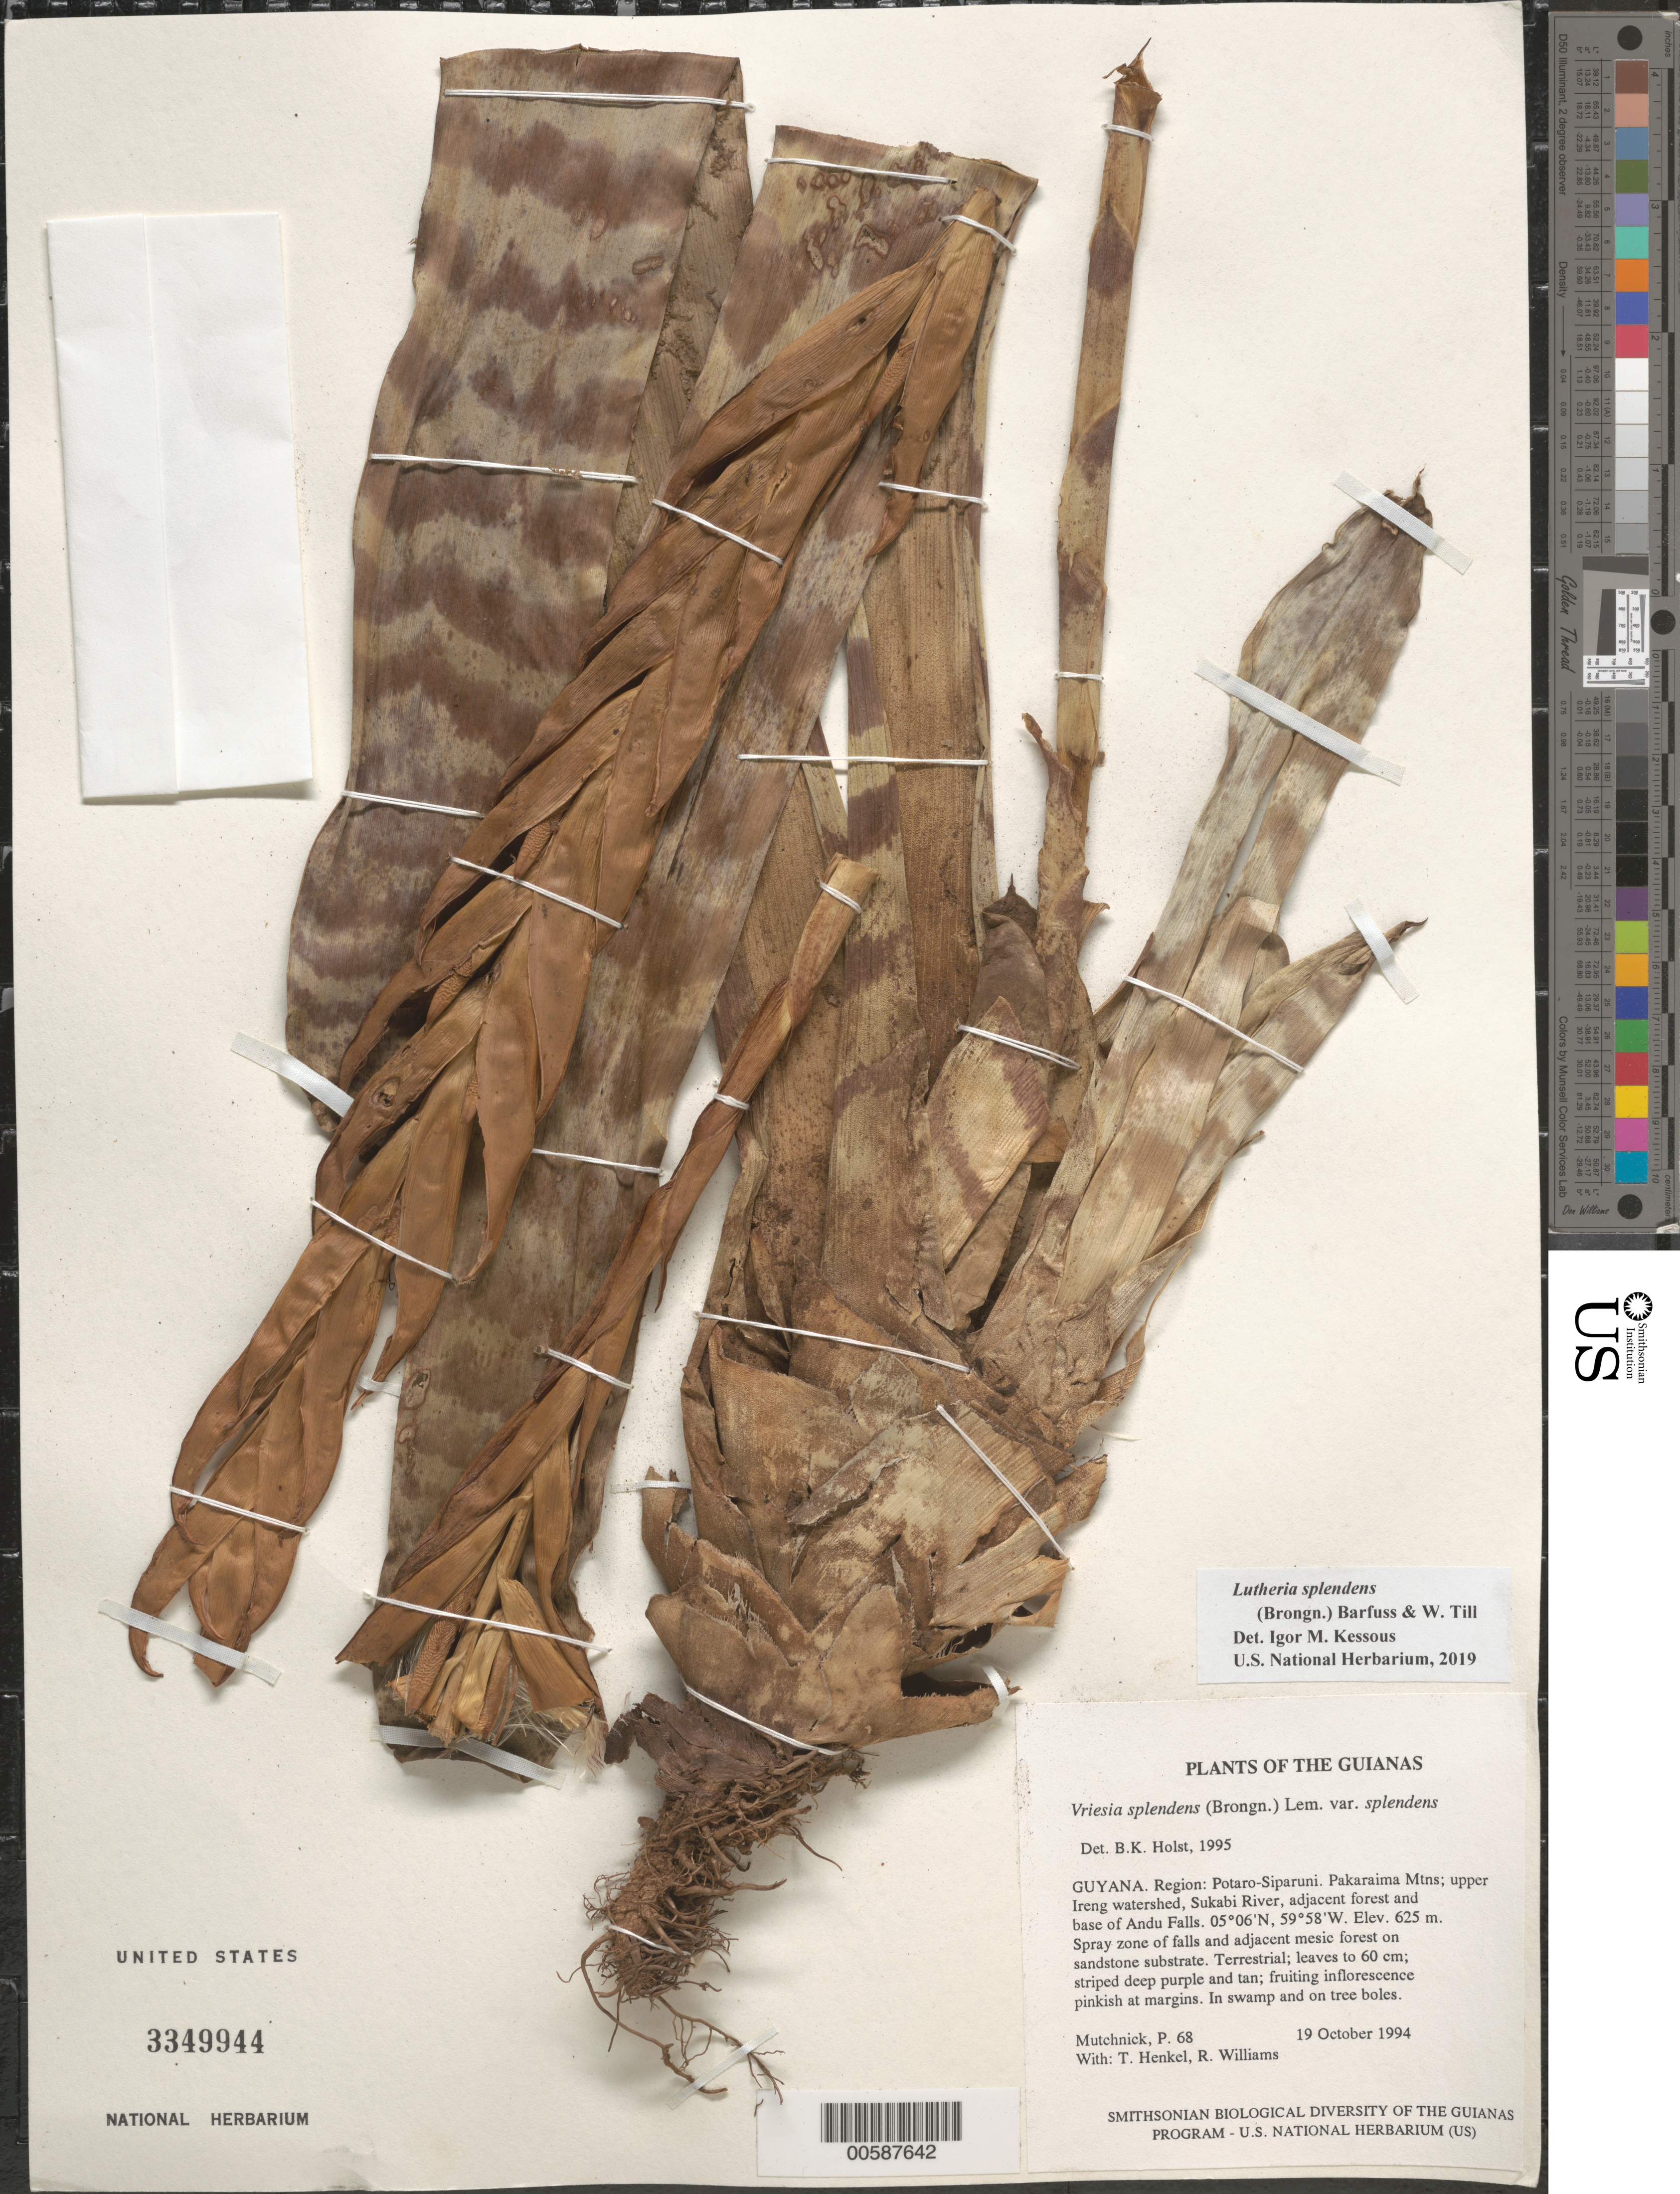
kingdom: Plantae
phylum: Tracheophyta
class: Liliopsida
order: Poales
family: Bromeliaceae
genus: Lutheria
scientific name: Lutheria splendens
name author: (Brongn.) W. Till & Barfuss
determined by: Kessous, Igor M.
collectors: P. Mutchnick, T. Henkel & R. Williams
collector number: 68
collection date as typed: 19 October 1994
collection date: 1994-10-19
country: Guyana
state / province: Potaro-Siparuni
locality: Pakaraima Mtns; upper Ireng watershed, Sukabi River, adjacent forest and base of Andu Falls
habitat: Spray zone of falls and adjacent mesic forest on sandstone substrate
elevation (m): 625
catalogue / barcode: US 3349944